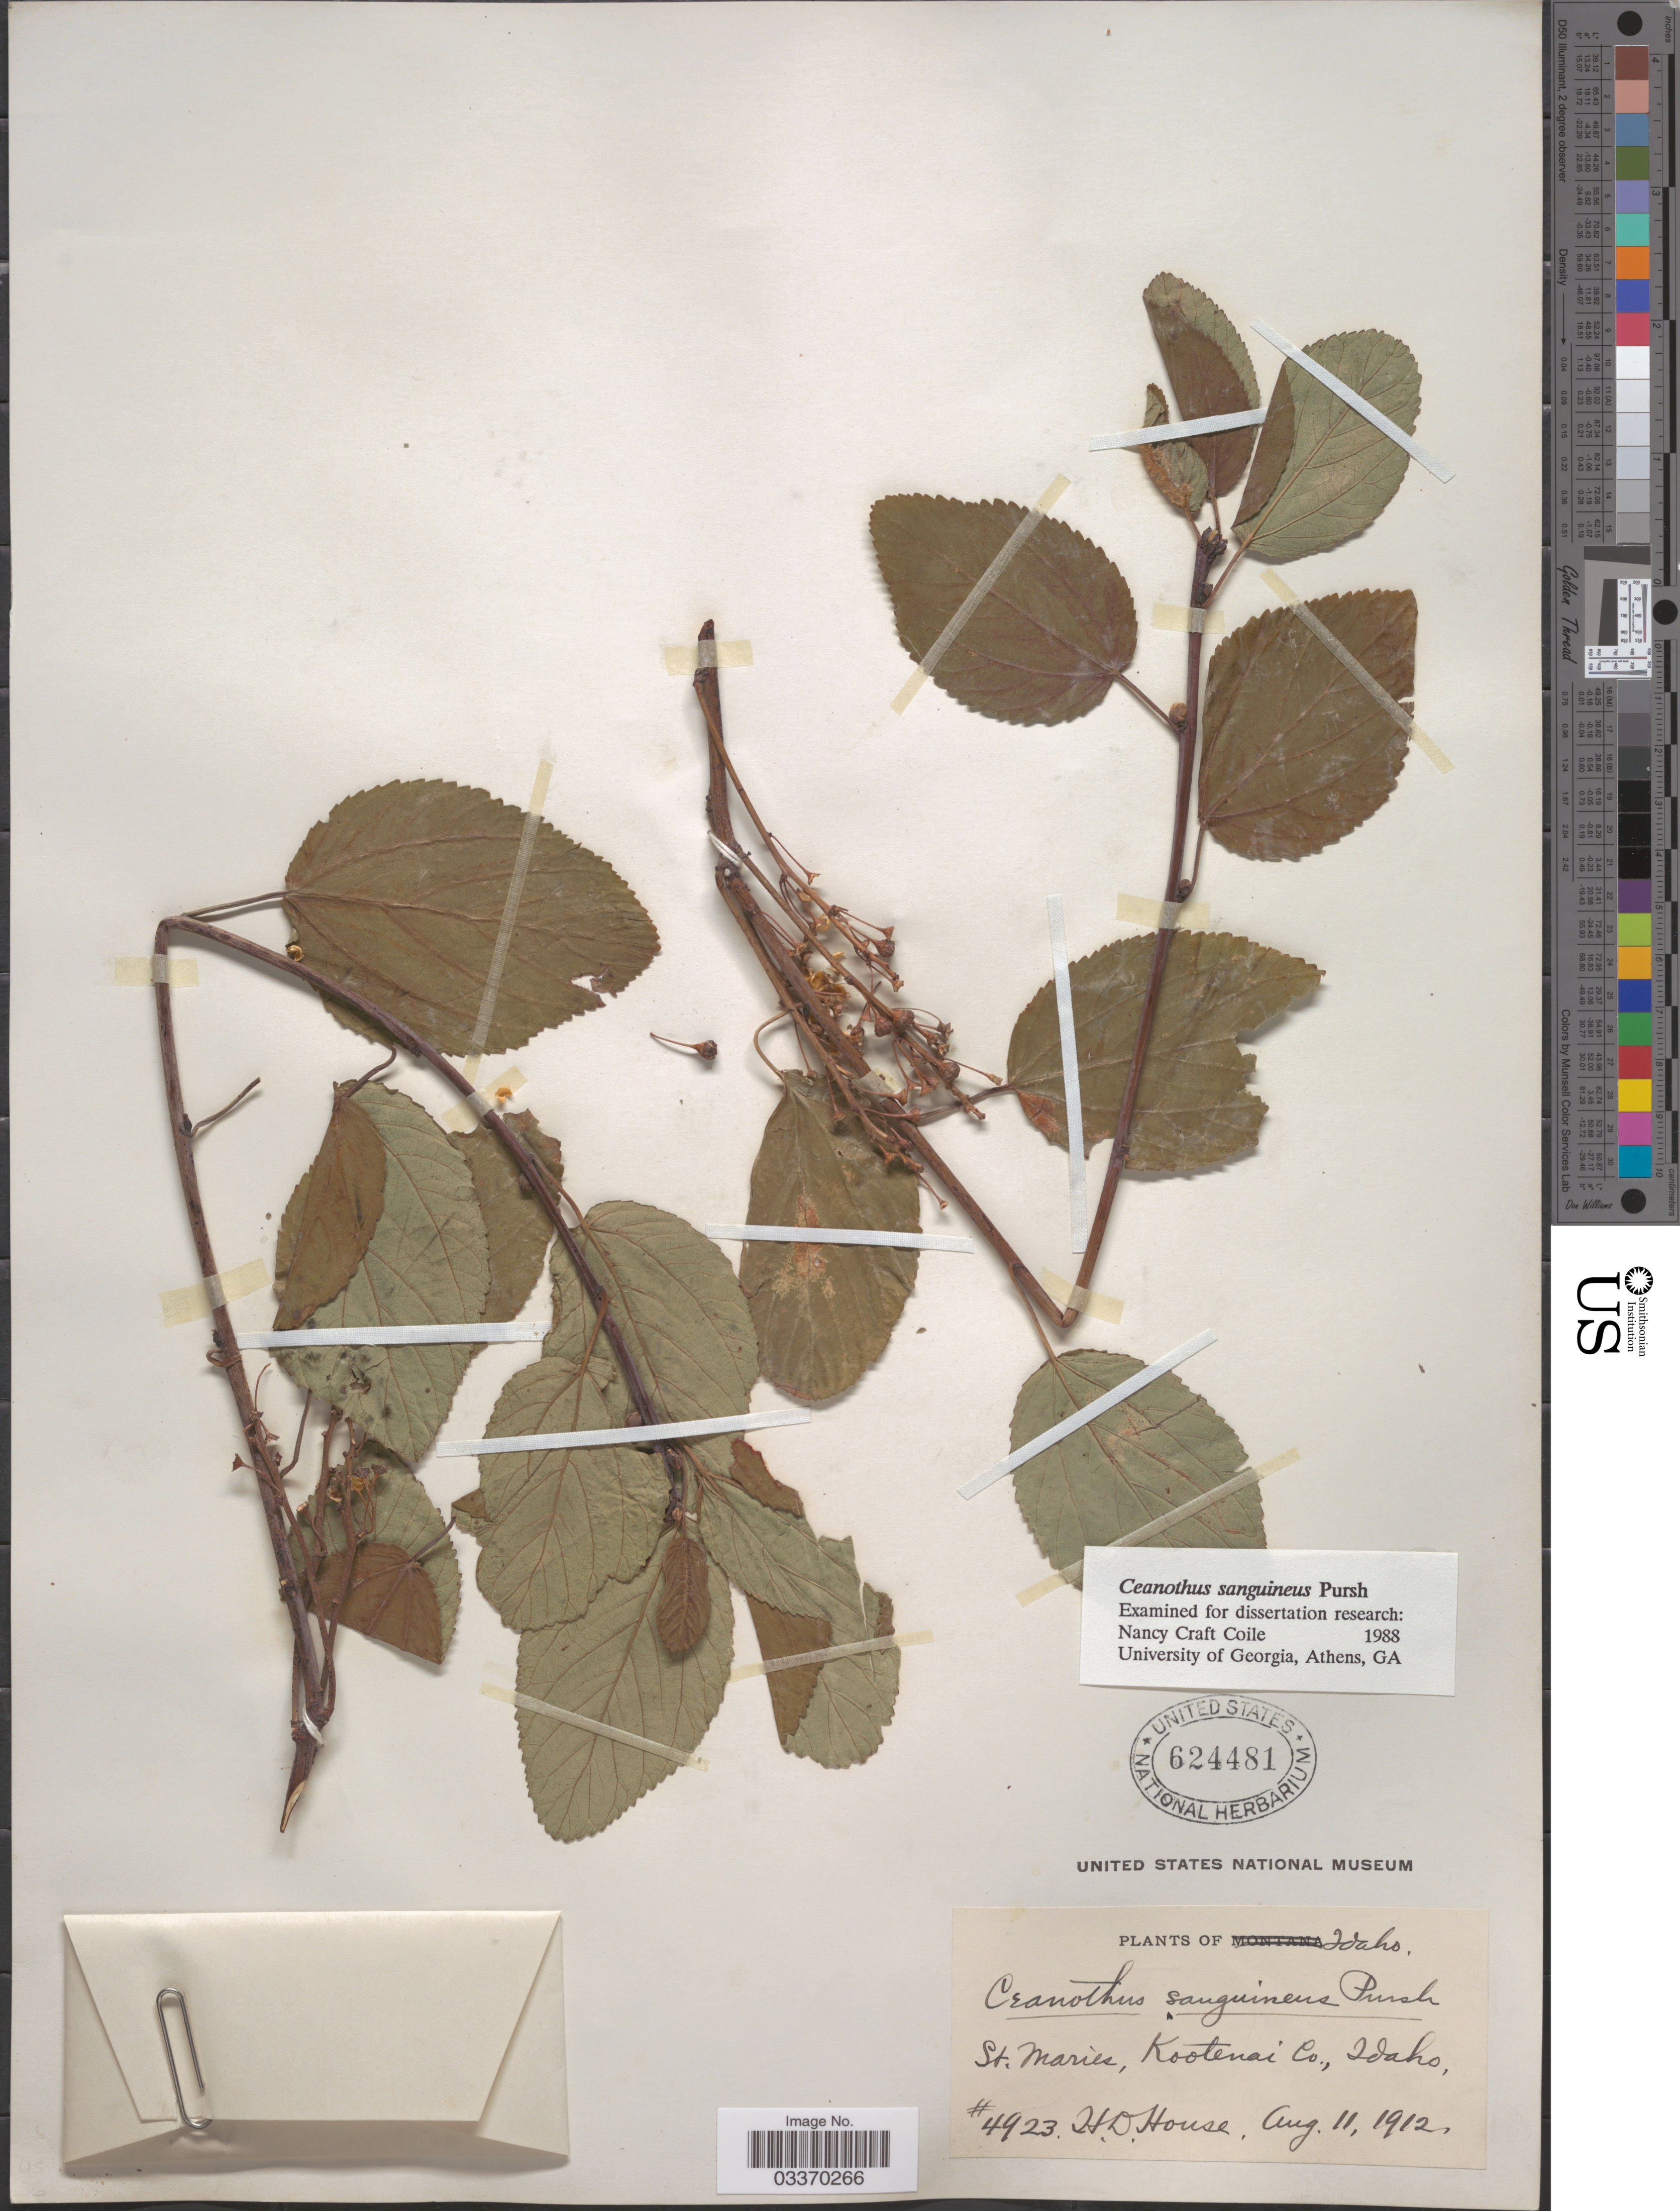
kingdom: Plantae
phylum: Tracheophyta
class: Magnoliopsida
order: Rosales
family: Rhamnaceae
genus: Ceanothus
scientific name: Ceanothus sanguineus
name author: Pursh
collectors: H. D. House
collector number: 4923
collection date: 1912-08-11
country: United States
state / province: Idaho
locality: St. Maries, Kootenai Co.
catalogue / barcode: US 624481